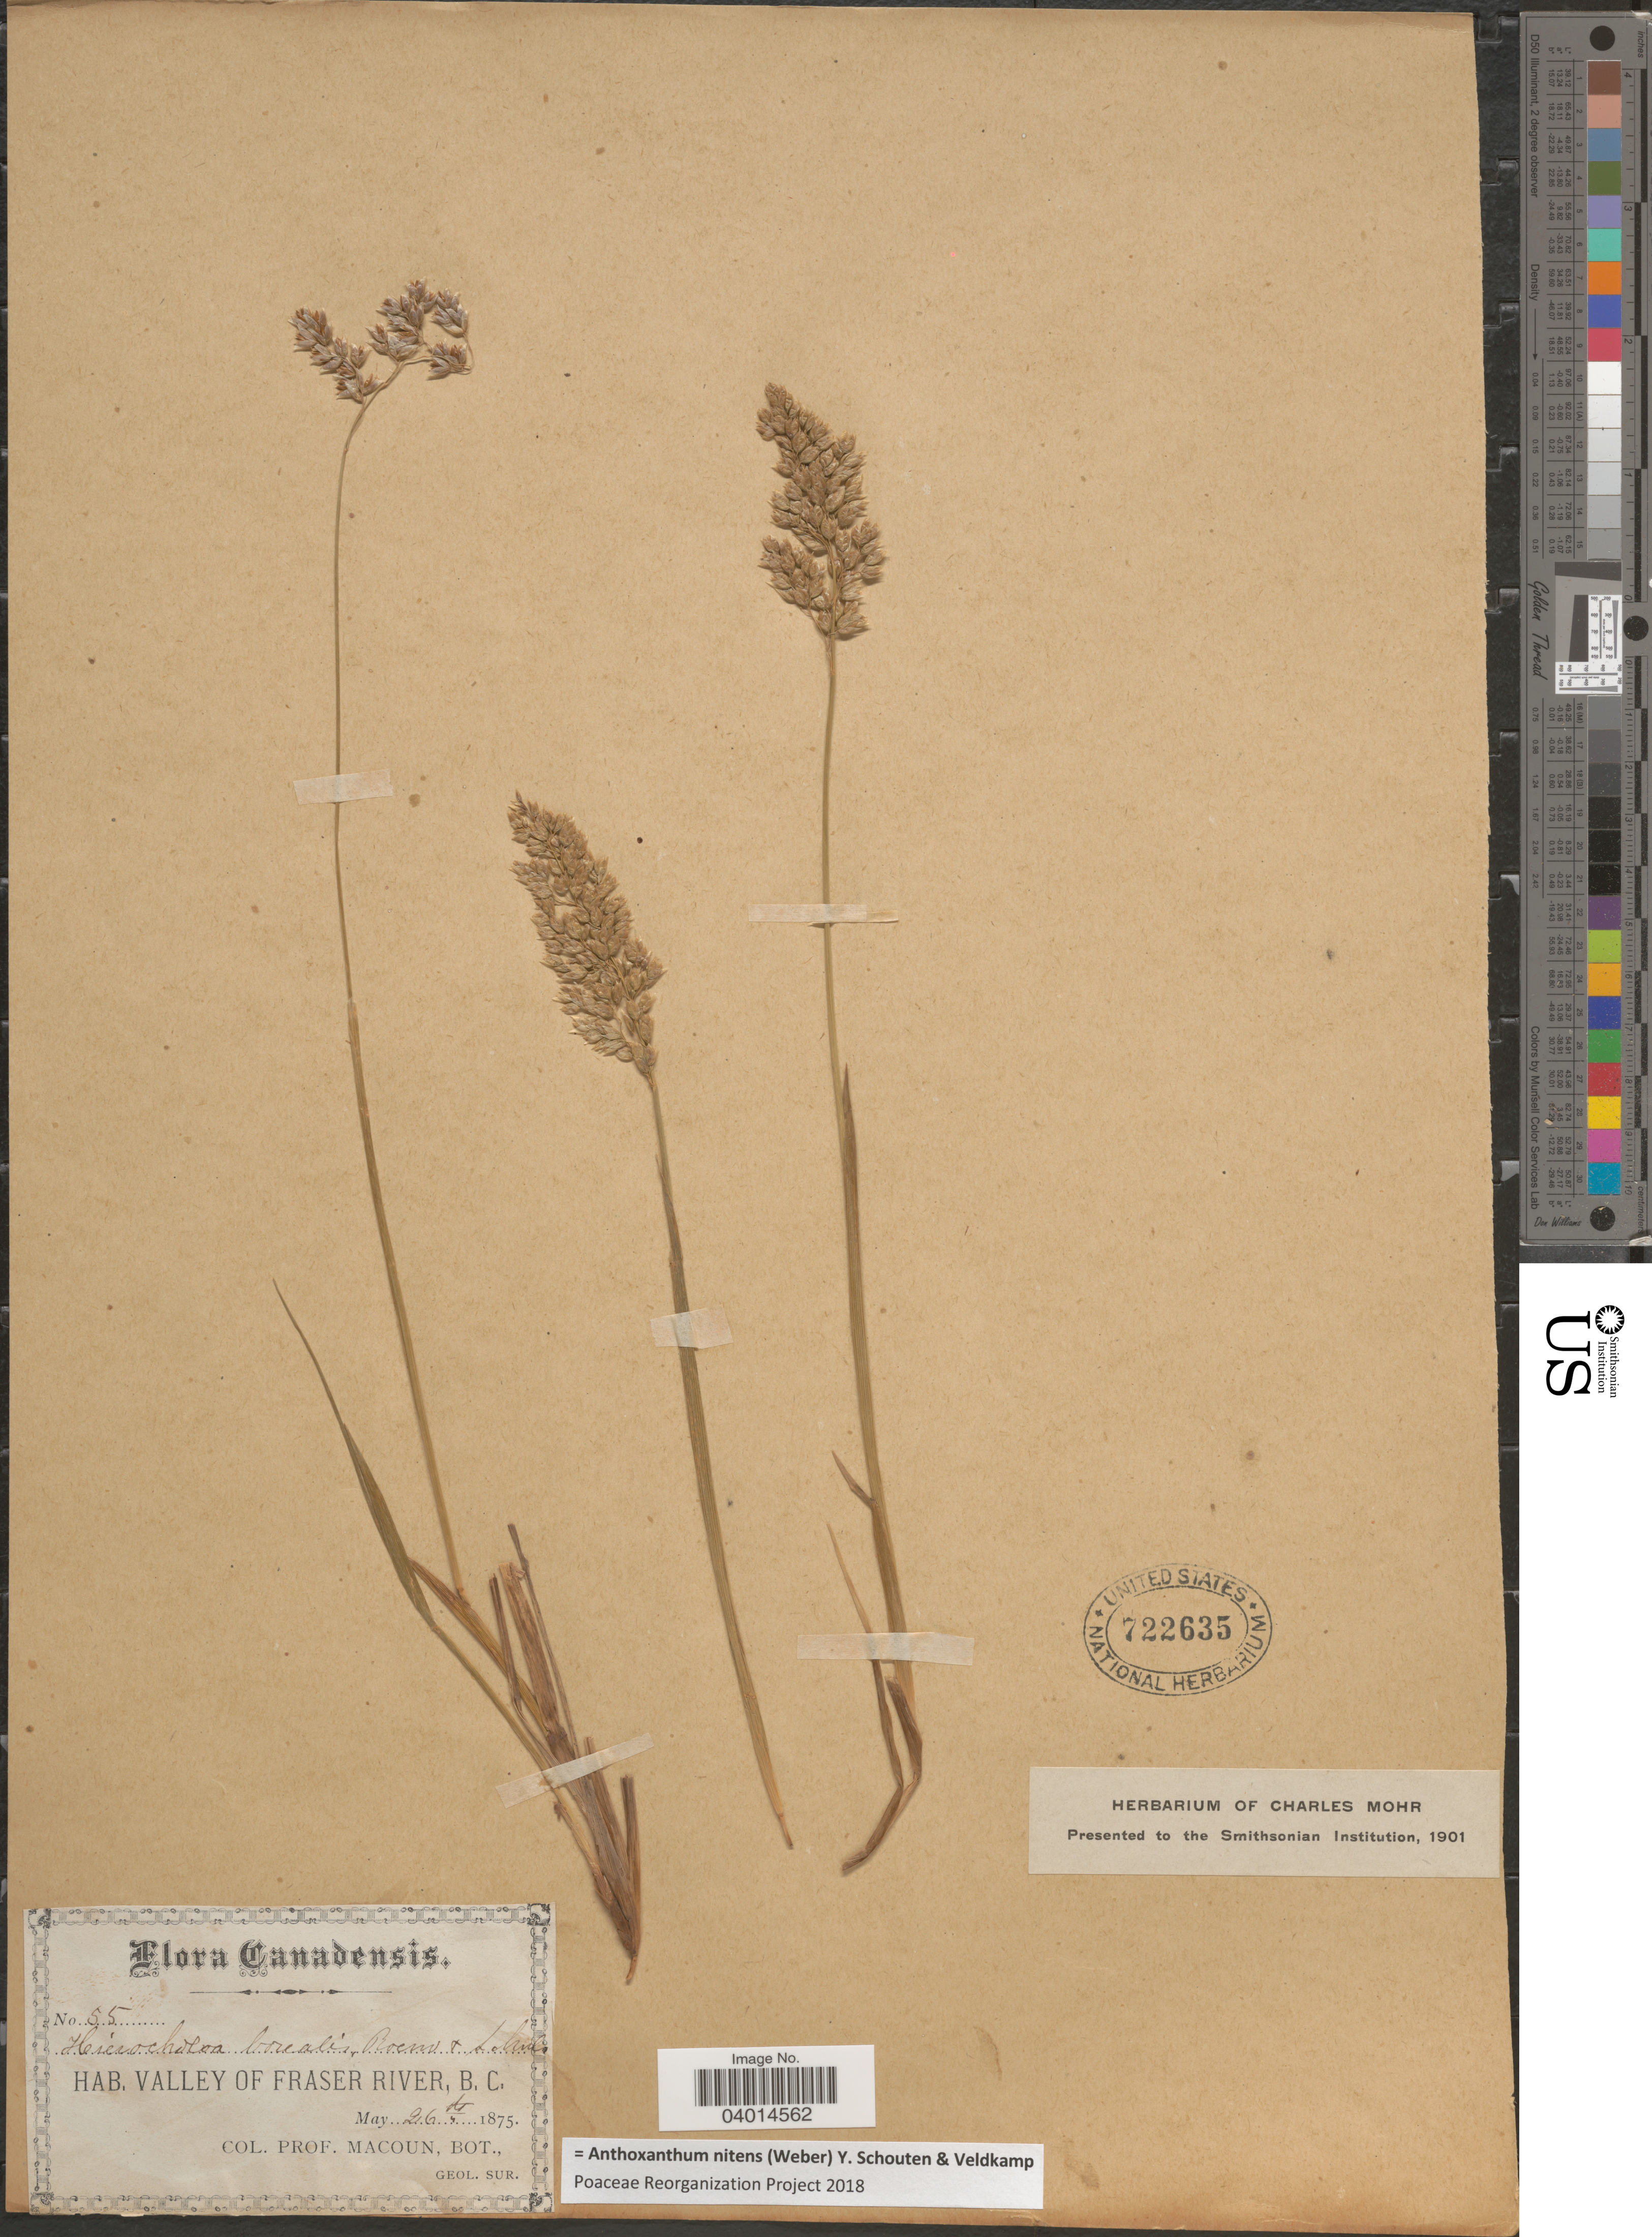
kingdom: Plantae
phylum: Tracheophyta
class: Liliopsida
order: Poales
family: Poaceae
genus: Anthoxanthum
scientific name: Anthoxanthum nitens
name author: (G.H. Weber) R.T.A. Schouten & Veldkamp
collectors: Prof. Macoun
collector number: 55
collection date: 1875-05-26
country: Canada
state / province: British Columbia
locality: Valley of Fraser River.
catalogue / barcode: US 722635